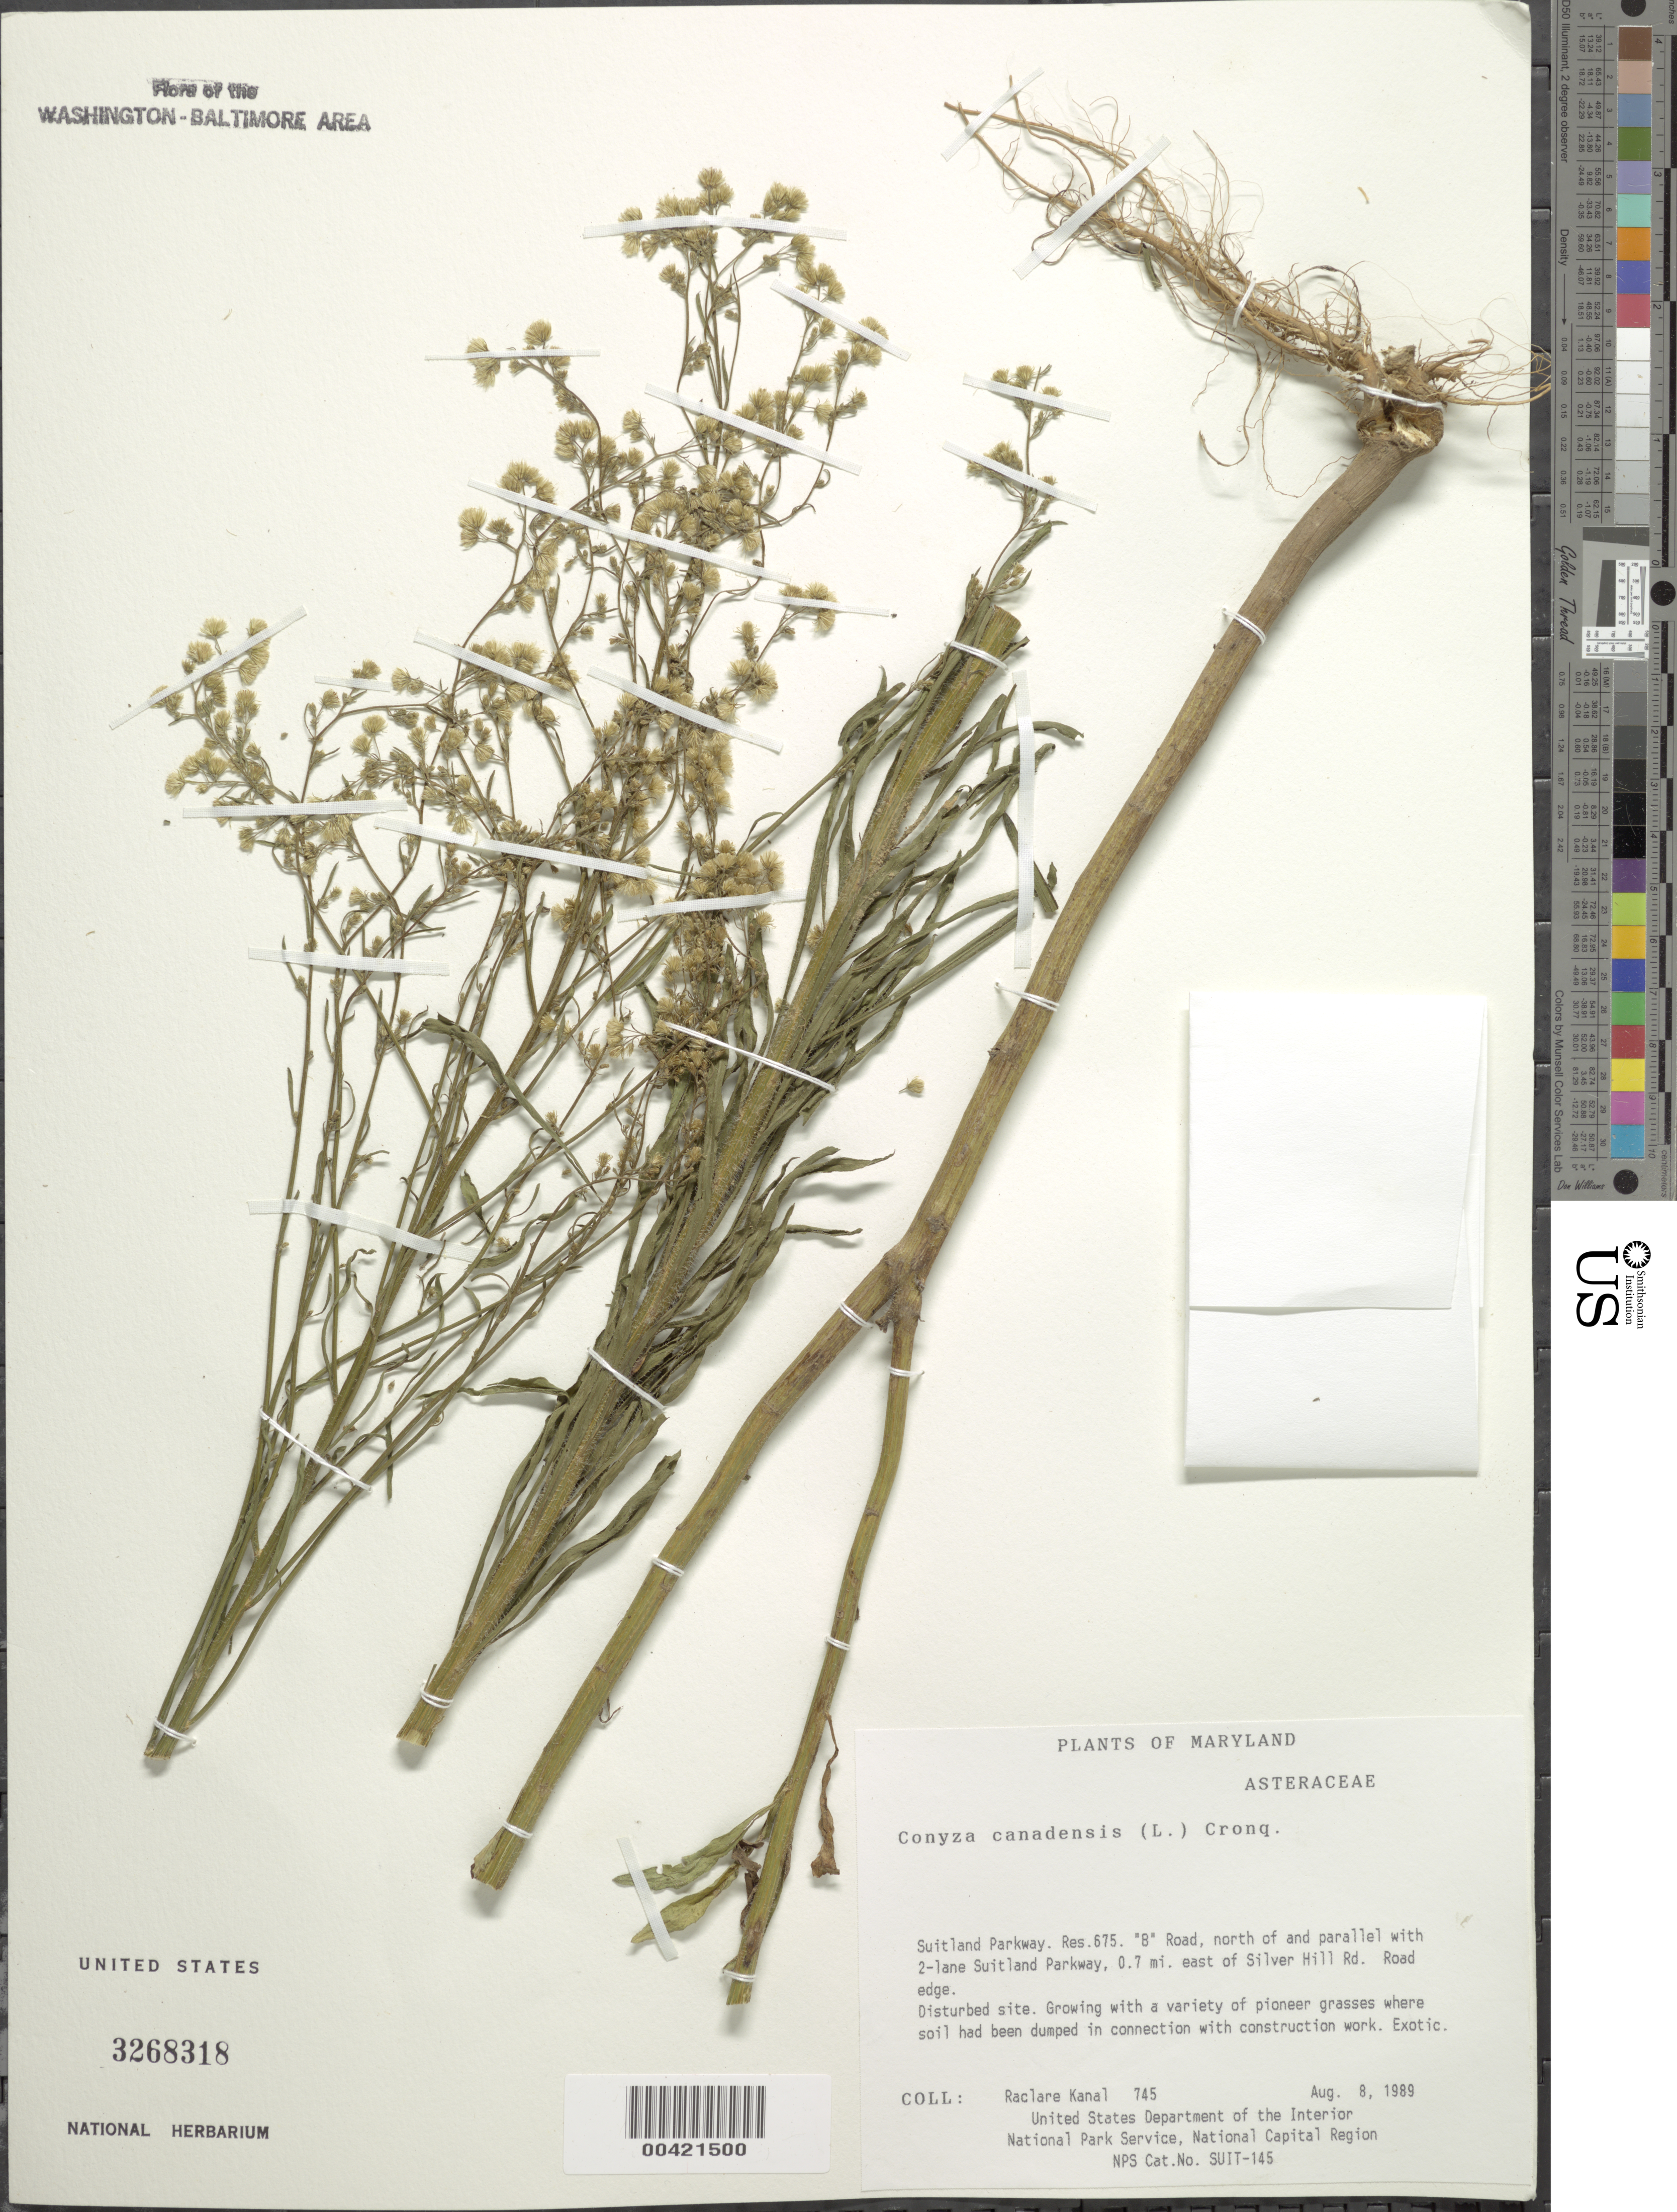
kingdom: Plantae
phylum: Tracheophyta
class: Magnoliopsida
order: Asterales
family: Asteraceae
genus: Conyza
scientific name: Conyza canadensis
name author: (L.) Cronq.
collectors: R. Kanal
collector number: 745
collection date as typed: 08 Aug 1989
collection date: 1989-08-08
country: United States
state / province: Maryland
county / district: Prince George's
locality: Suitland Parkway, Res 675, "b" Road, N parallel of Suitland Parkway, E of Silver Hill Rd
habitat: Road edge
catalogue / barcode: US 3268318